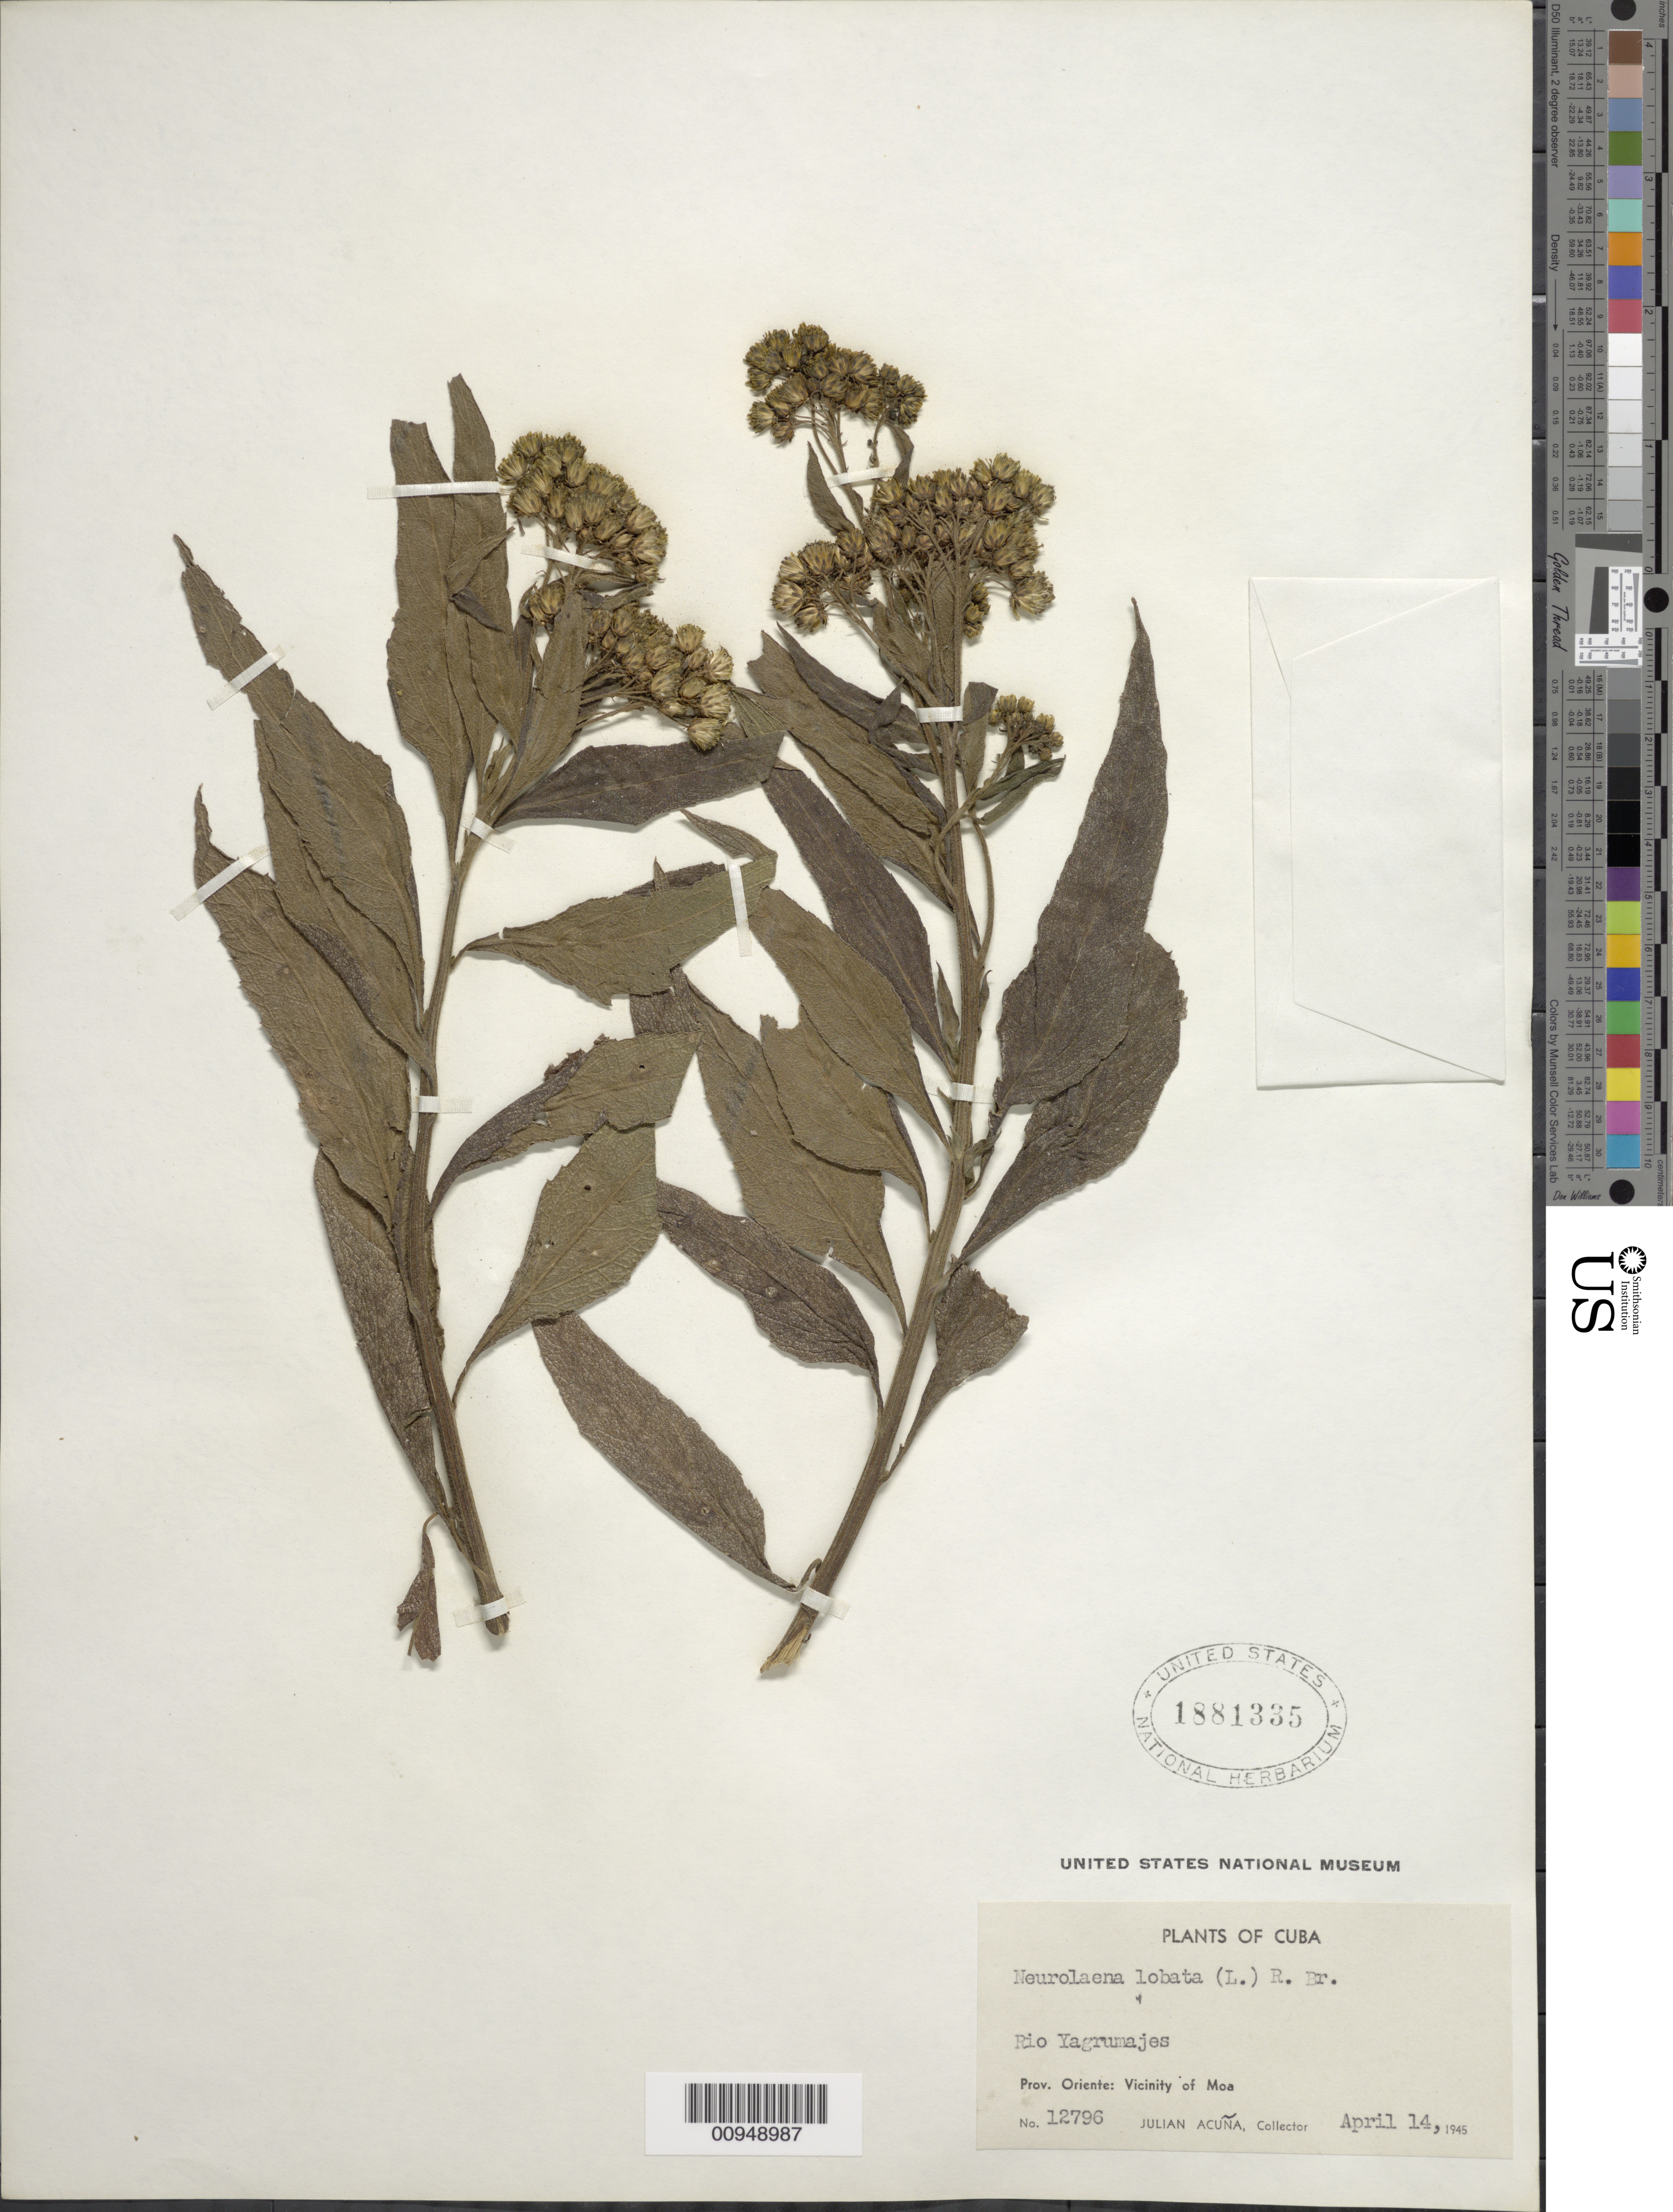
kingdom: Plantae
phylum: Tracheophyta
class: Magnoliopsida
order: Asterales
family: Asteraceae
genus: Neurolaena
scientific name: Neurolaena lobata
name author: (L.) R. Br. ex Cass.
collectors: J. Acuña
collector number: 12796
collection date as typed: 14 Apr 1945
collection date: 1945-04-14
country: Cuba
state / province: Holguín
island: Cuba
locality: Vicinity of Moa [Oriente], Rio Yagrumajes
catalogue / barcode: US 1881335